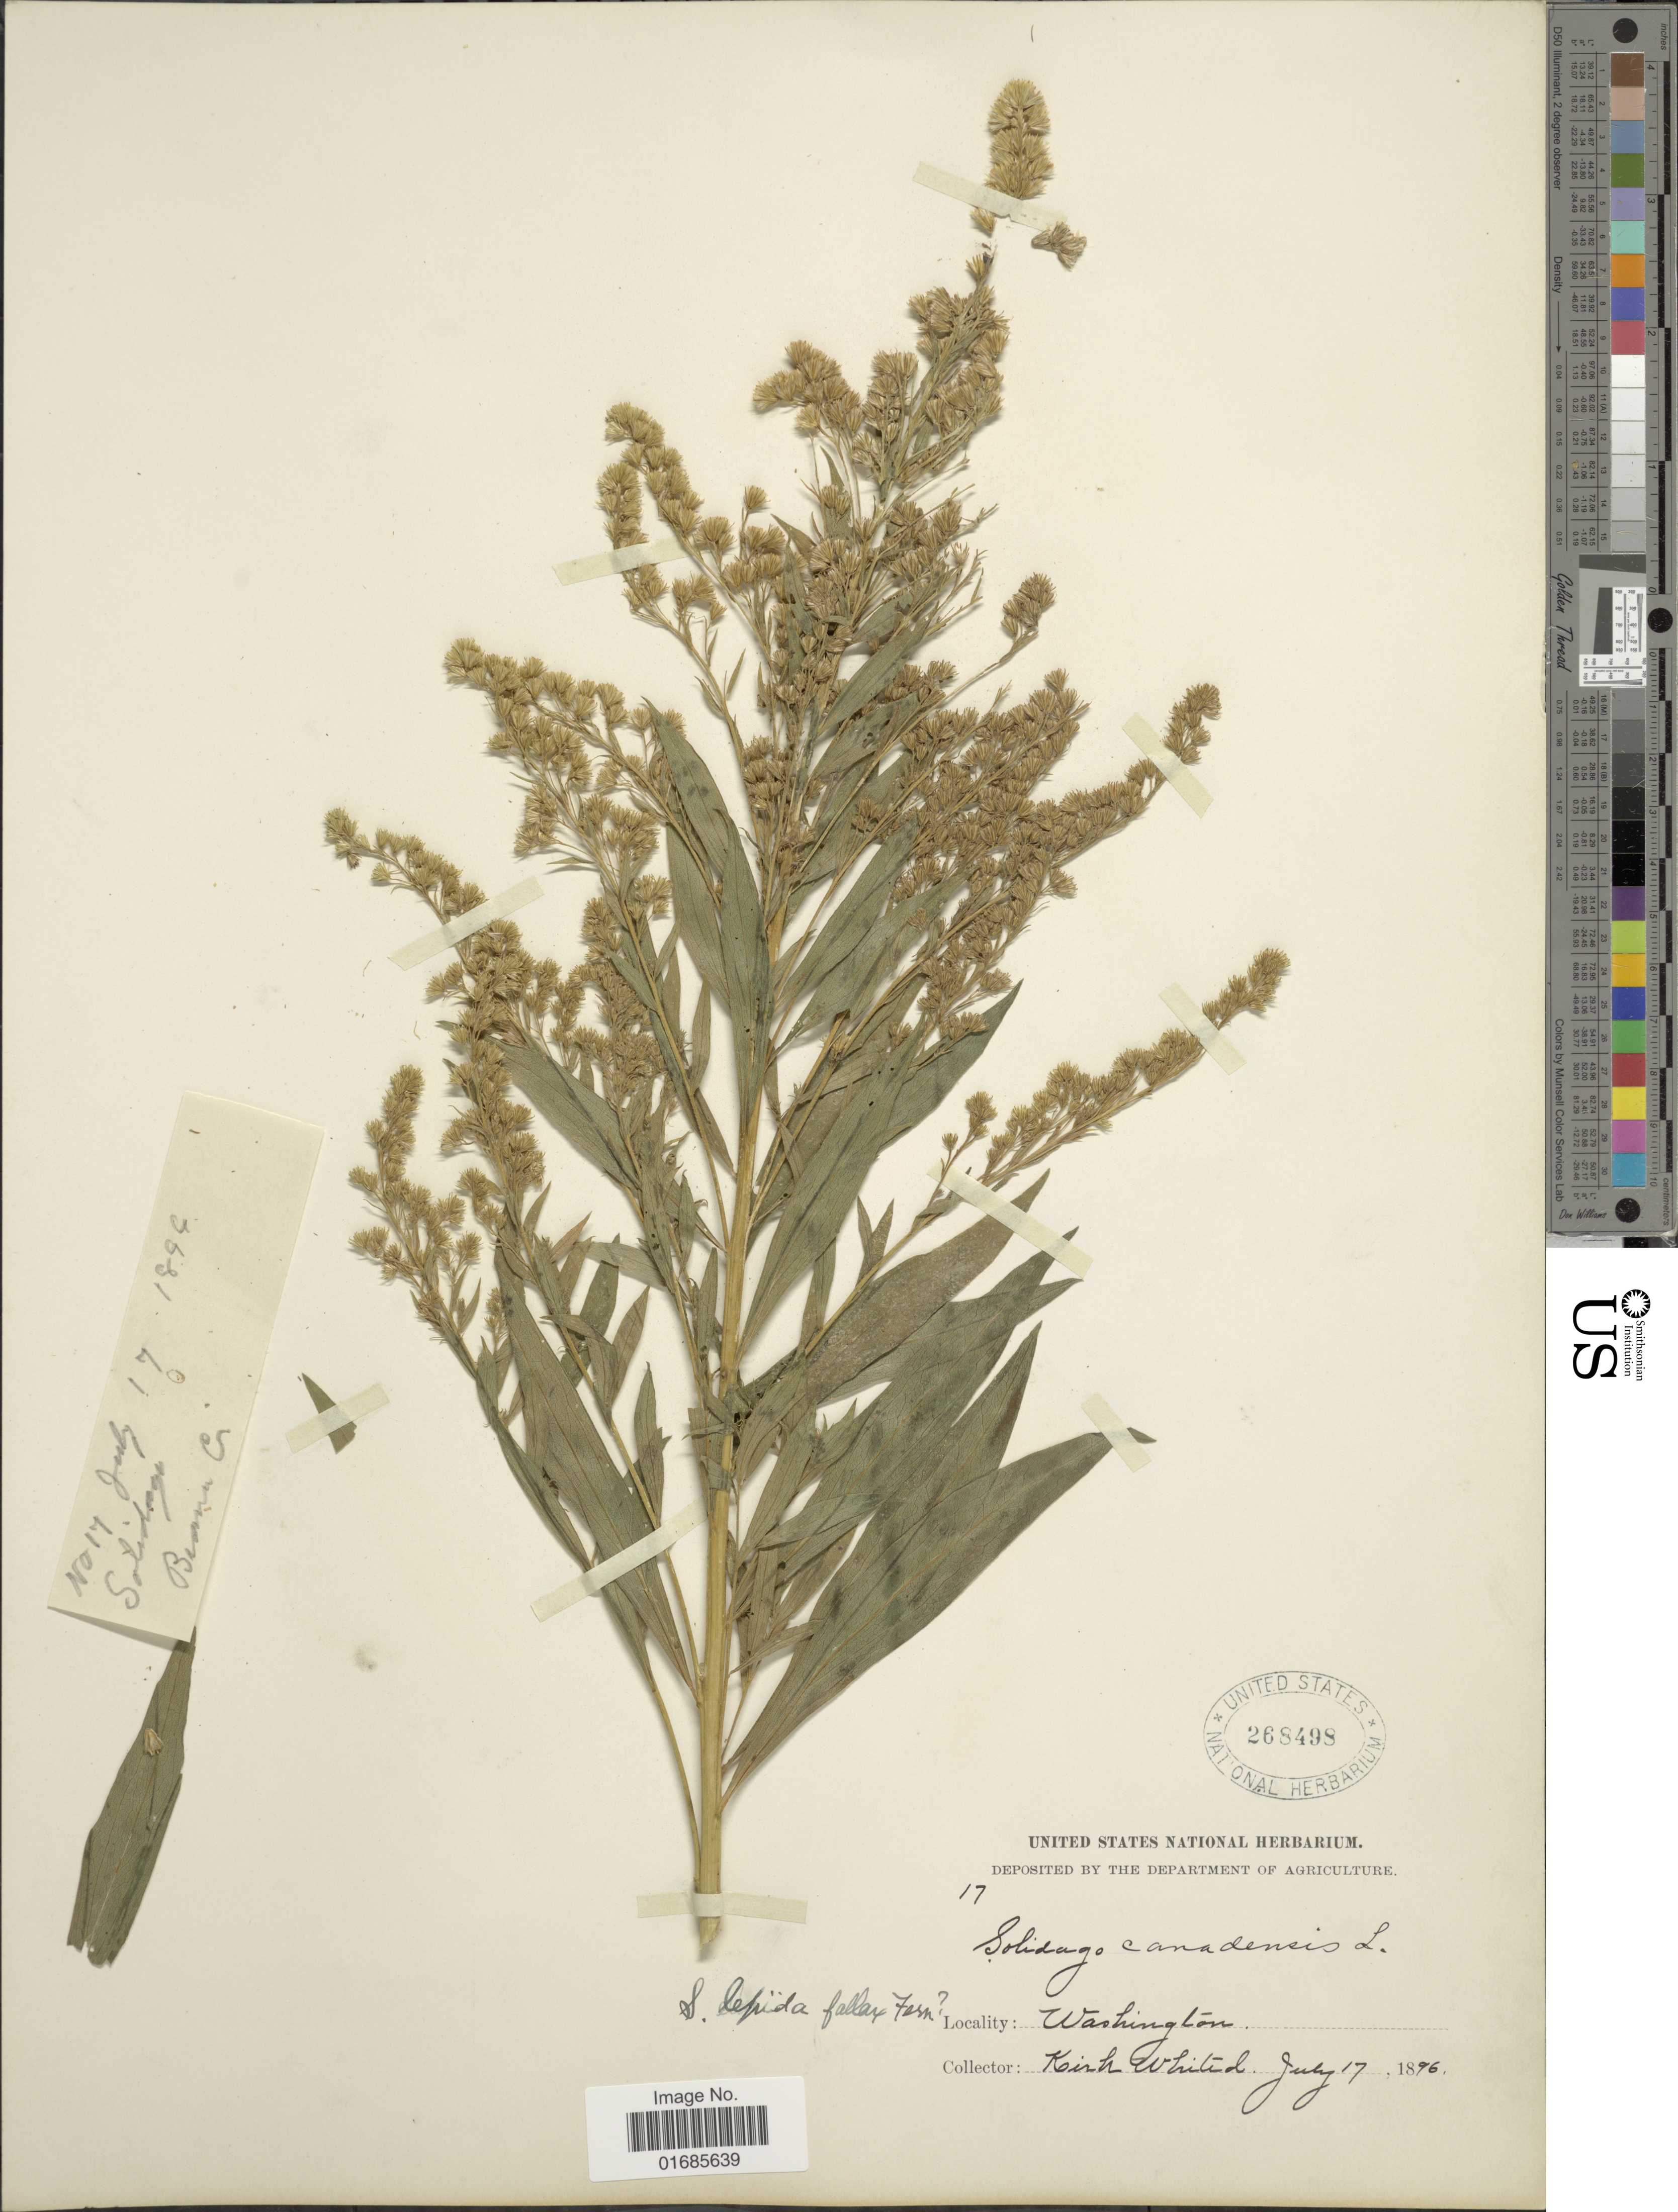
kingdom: Plantae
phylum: Tracheophyta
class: Magnoliopsida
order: Asterales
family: Asteraceae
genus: Solidago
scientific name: Solidago canadensis var. salebrosa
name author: (Piper) M.E. Jones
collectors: K. Whited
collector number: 17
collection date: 1896-07-17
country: United States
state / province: Washington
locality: Browns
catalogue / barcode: US 268498